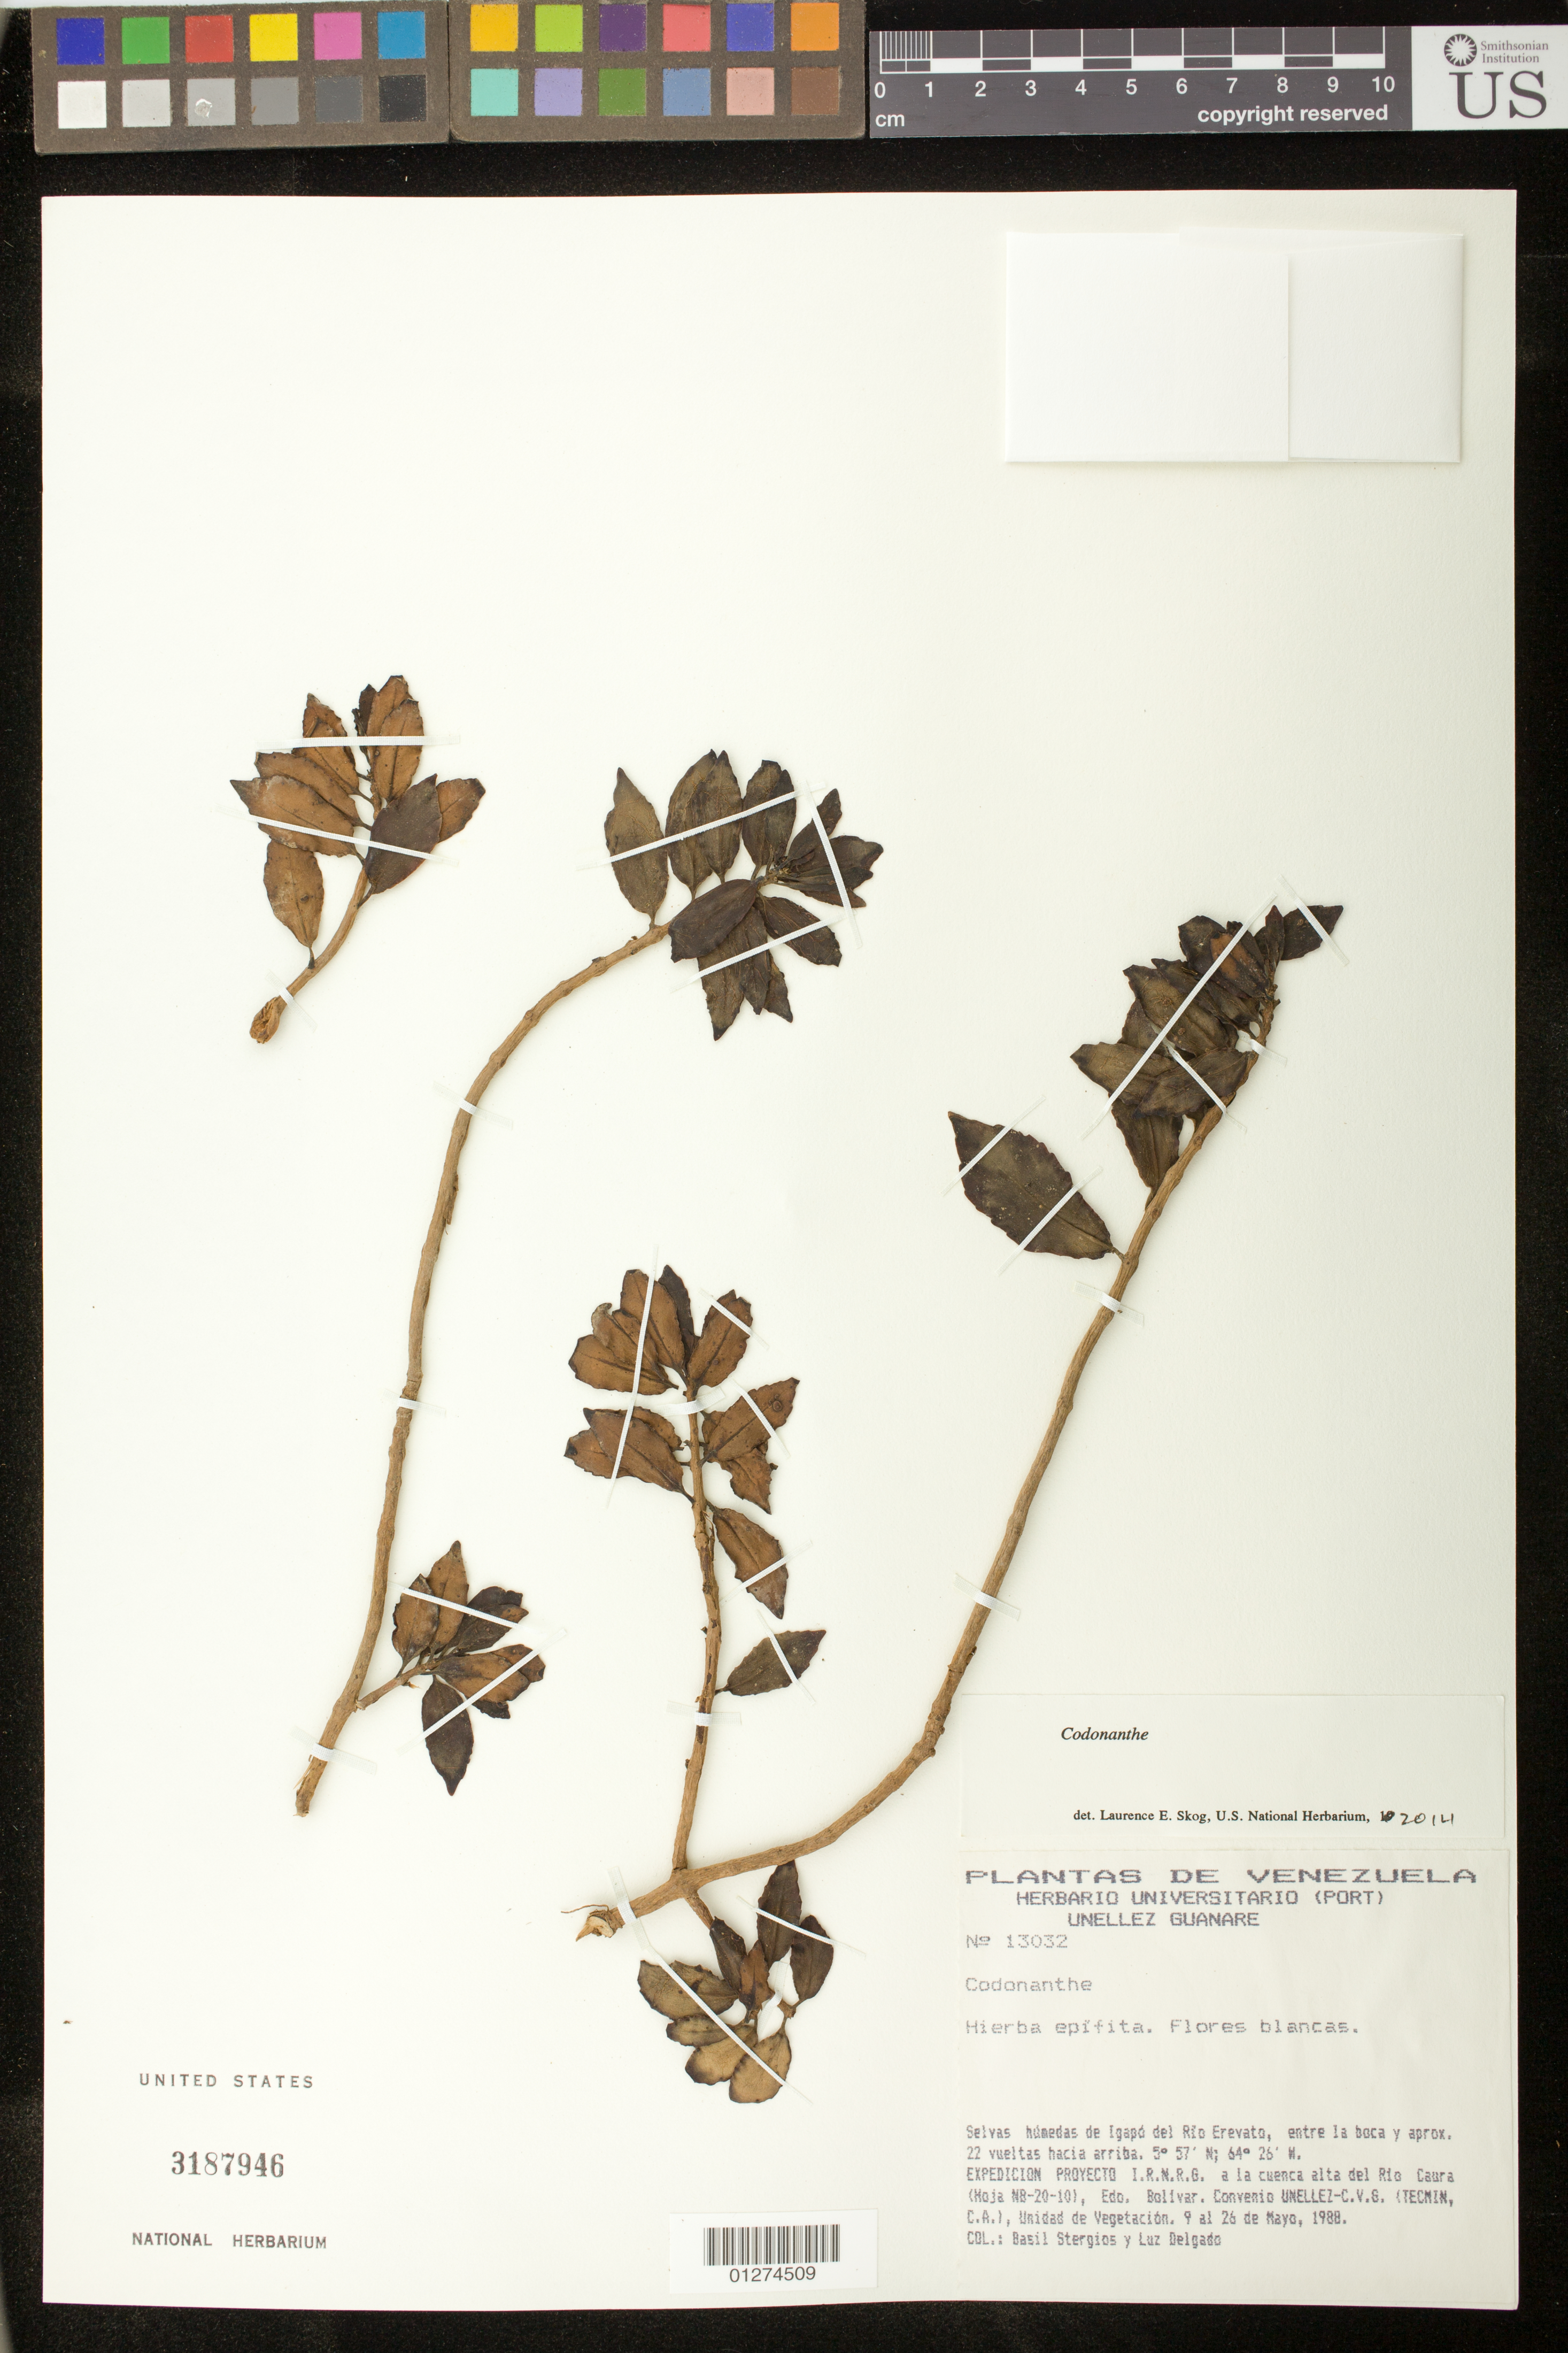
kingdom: Plantae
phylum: Tracheophyta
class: Magnoliopsida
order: Lamiales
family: Gesneriaceae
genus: Codonanthe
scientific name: Codonanthe sp.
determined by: Skog, Laurence E.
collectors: B. G. Stergios & L. Delgado V.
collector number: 13032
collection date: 1988-05-09/1988-05-26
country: Venezuela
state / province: Bolívar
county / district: Sucre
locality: Igapo del Rio Erevato, entre la boca y aprox. 22 vueltas hacia arriba. A la cuenca alta del Rio Caura.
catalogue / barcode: US 3187946